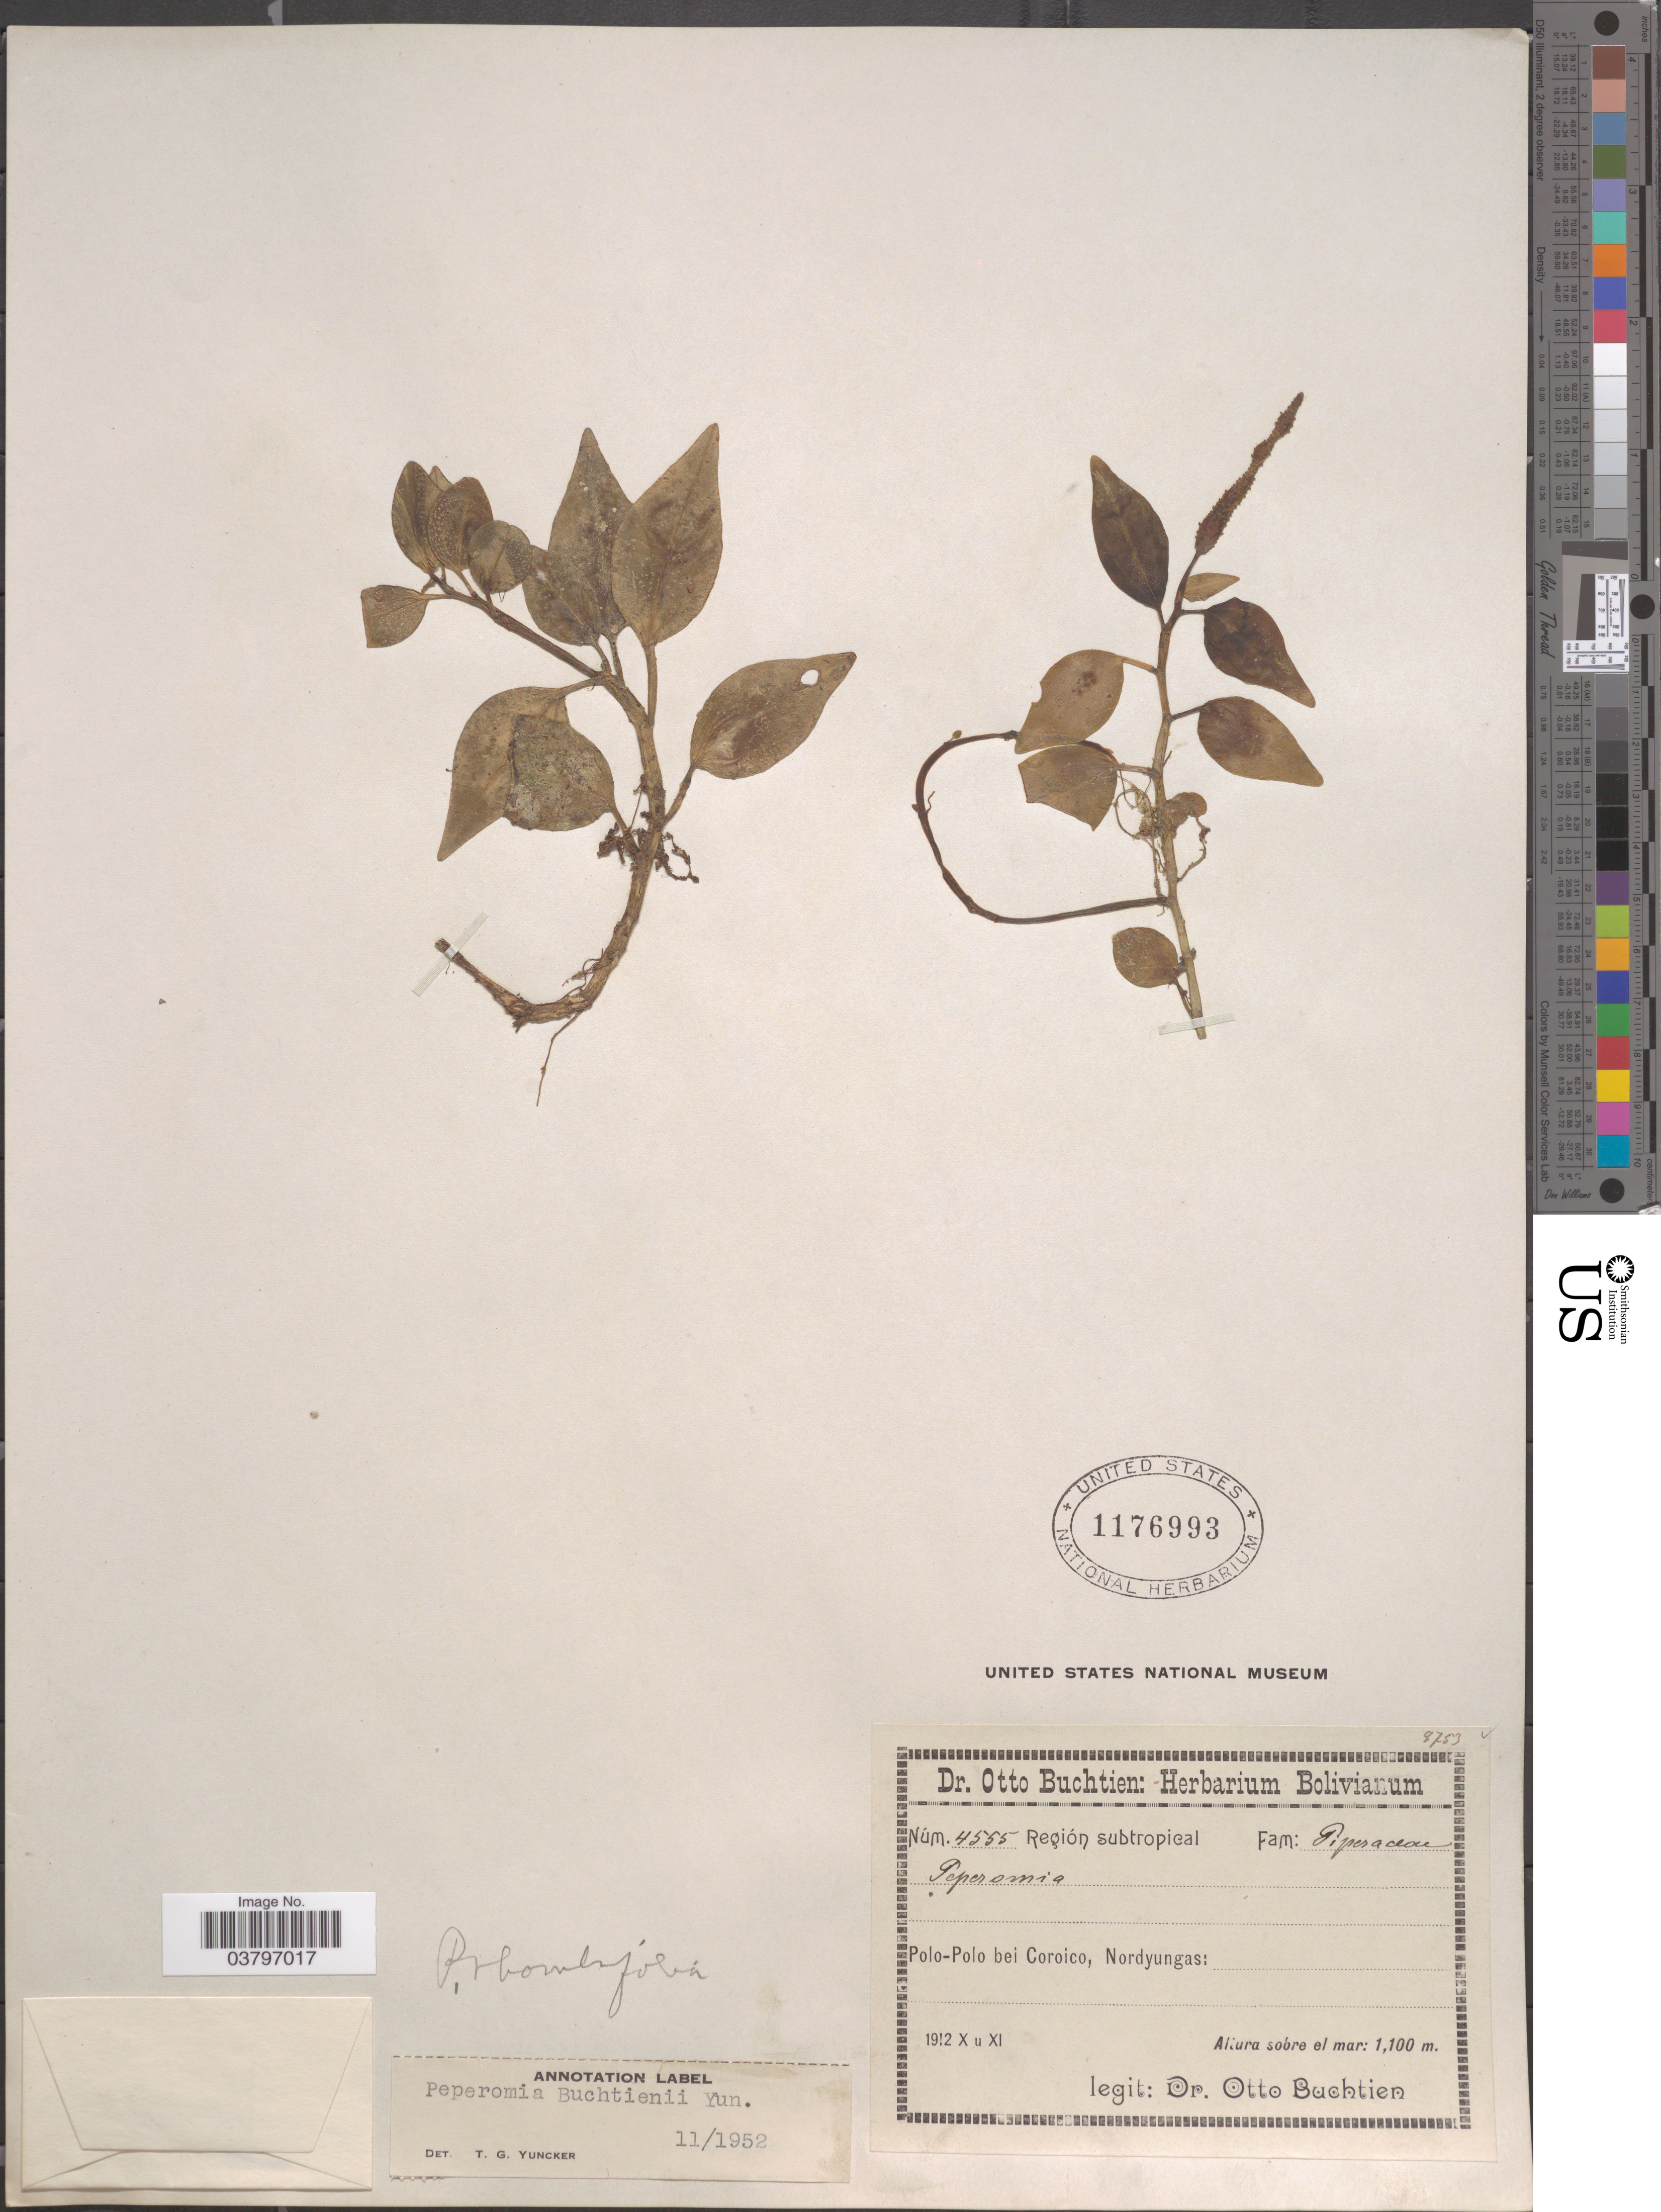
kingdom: Plantae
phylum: Tracheophyta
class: Magnoliopsida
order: Piperales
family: Piperaceae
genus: Peperomia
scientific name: Peperomia buchtienii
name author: Yunck.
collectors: O. Buchtien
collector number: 4555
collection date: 1912-10/1912-11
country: Bolivia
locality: Región subtropical. Polo-Polo bei Coroico, Nordyungas.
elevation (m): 1100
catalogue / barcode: US 1176993